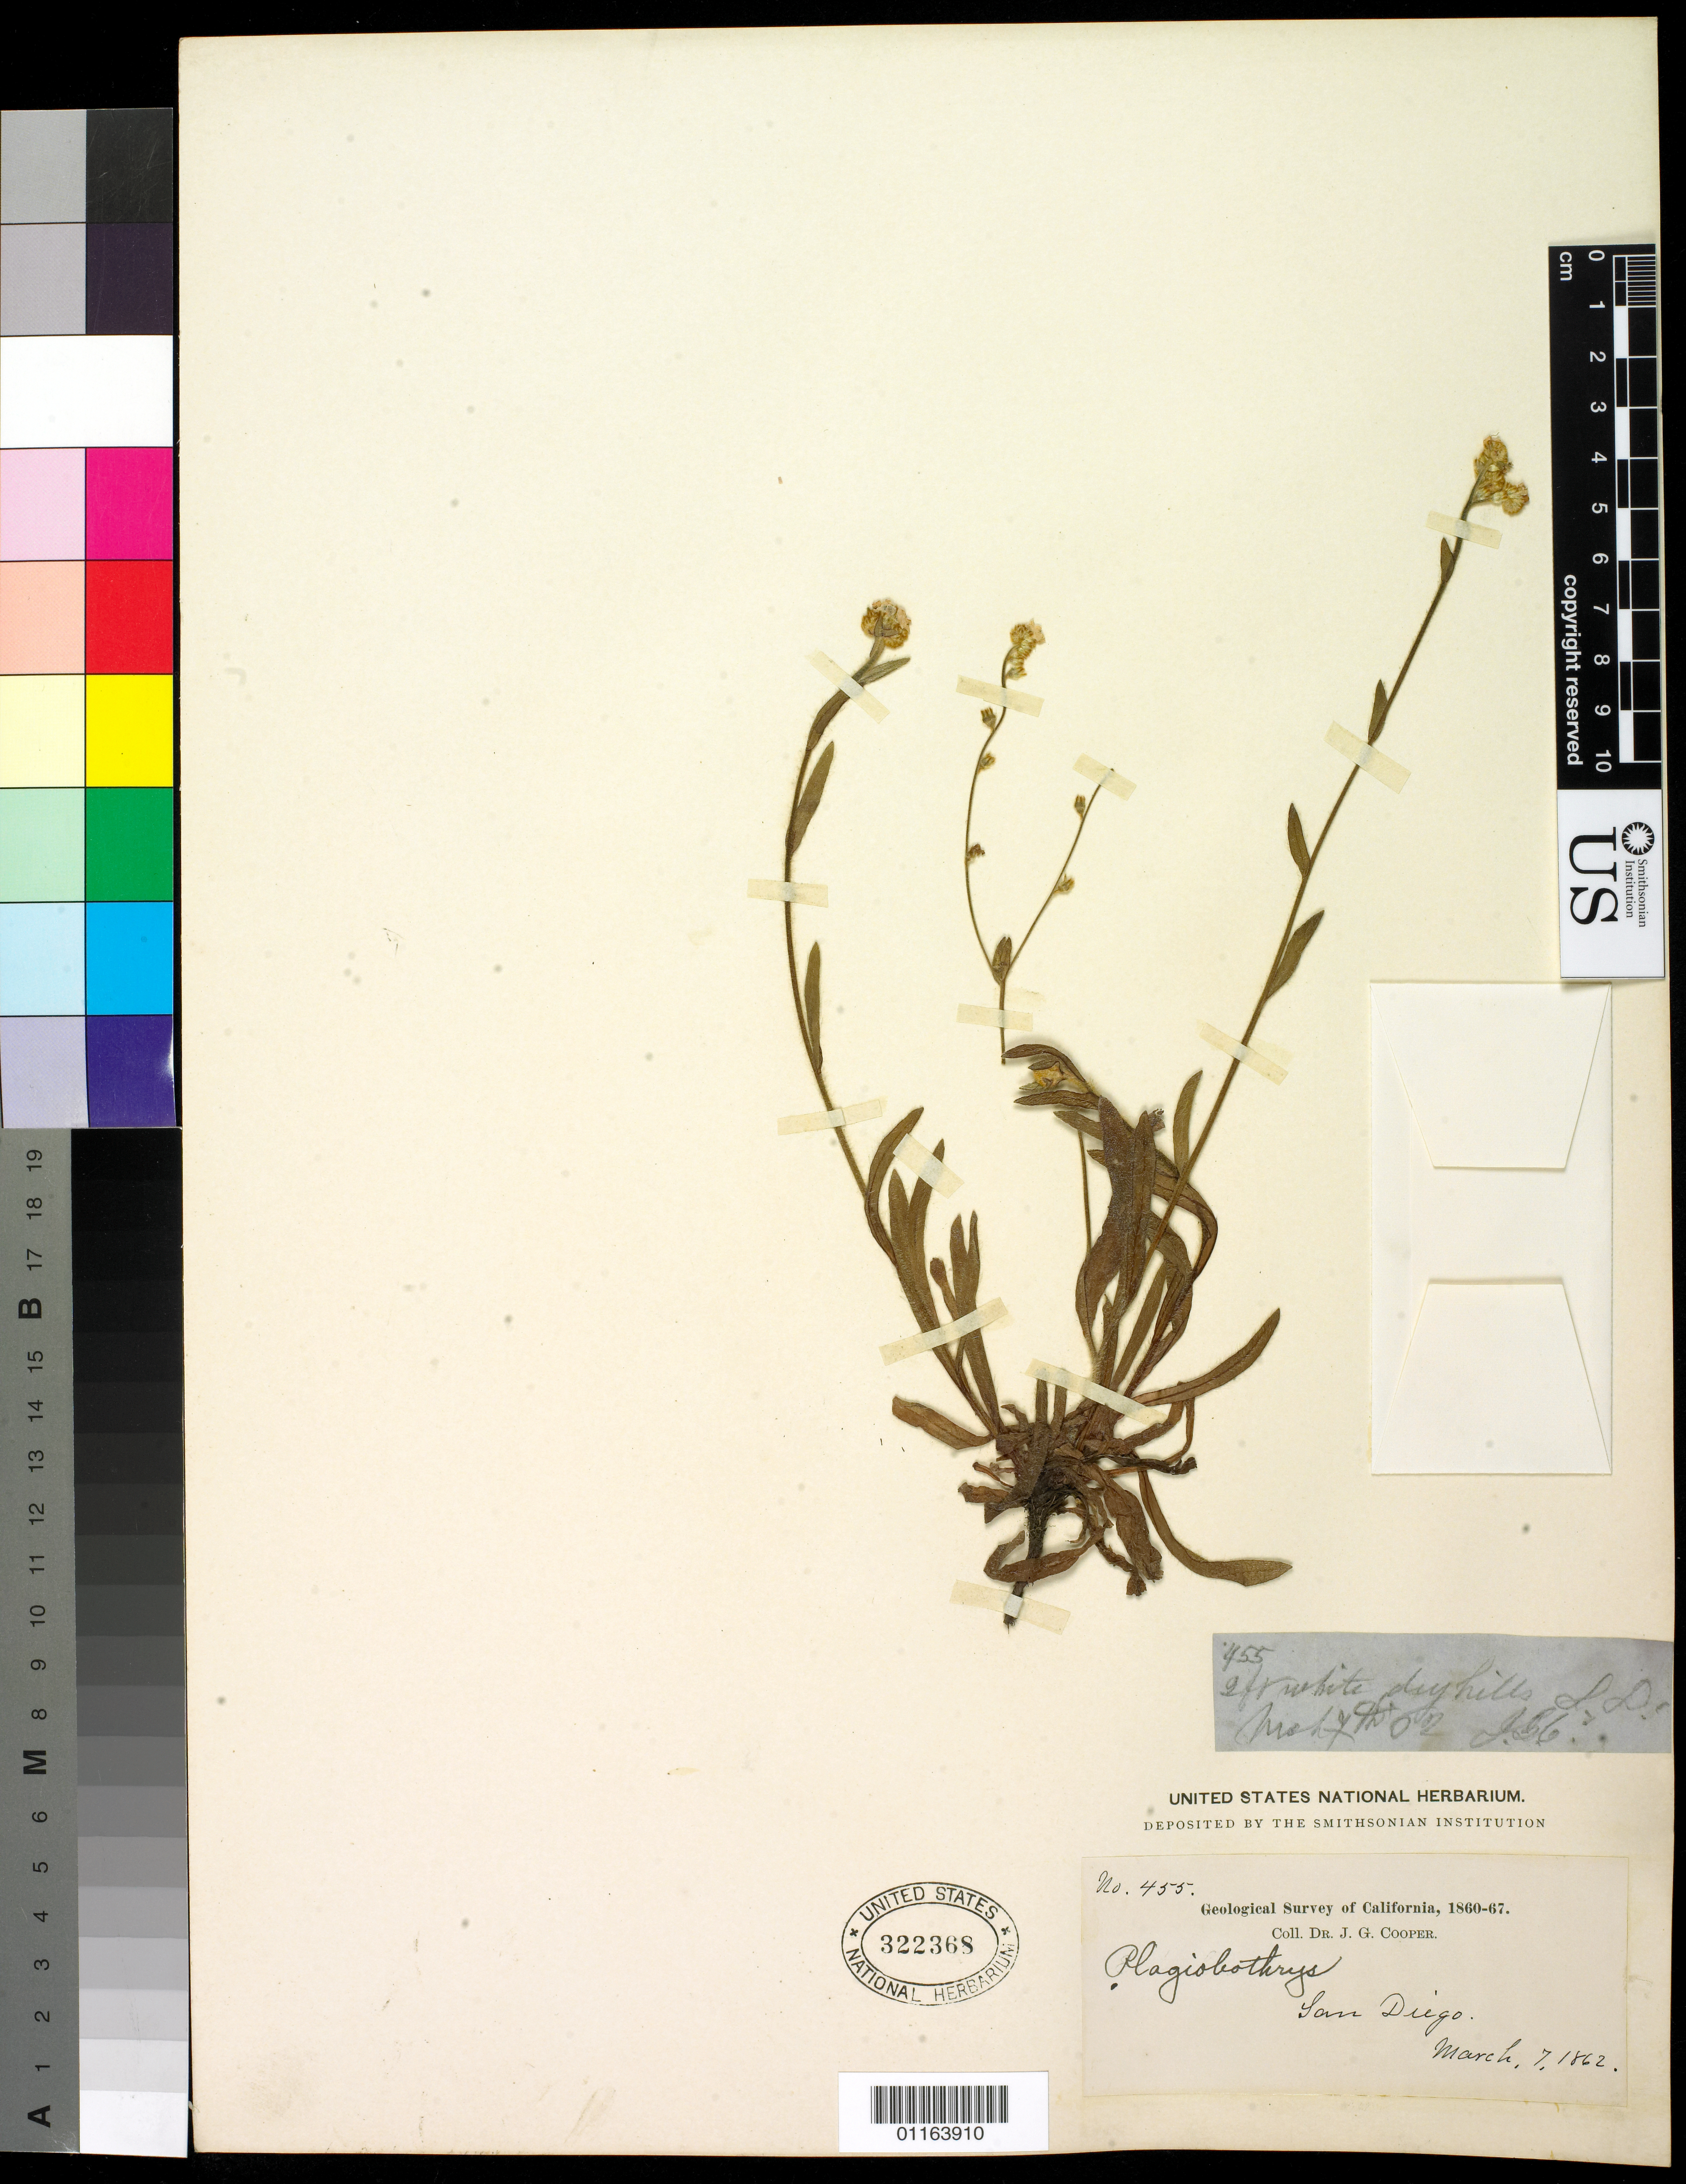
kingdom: Plantae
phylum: Tracheophyta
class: Magnoliopsida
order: Boraginales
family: Boraginaceae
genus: Plagiobothrys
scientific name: Plagiobothrys sp.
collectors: J. G. Cooper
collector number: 455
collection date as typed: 7 Mar 1861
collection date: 1861-03-07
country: United States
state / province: California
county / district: San Diego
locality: San Diego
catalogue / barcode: US 322368